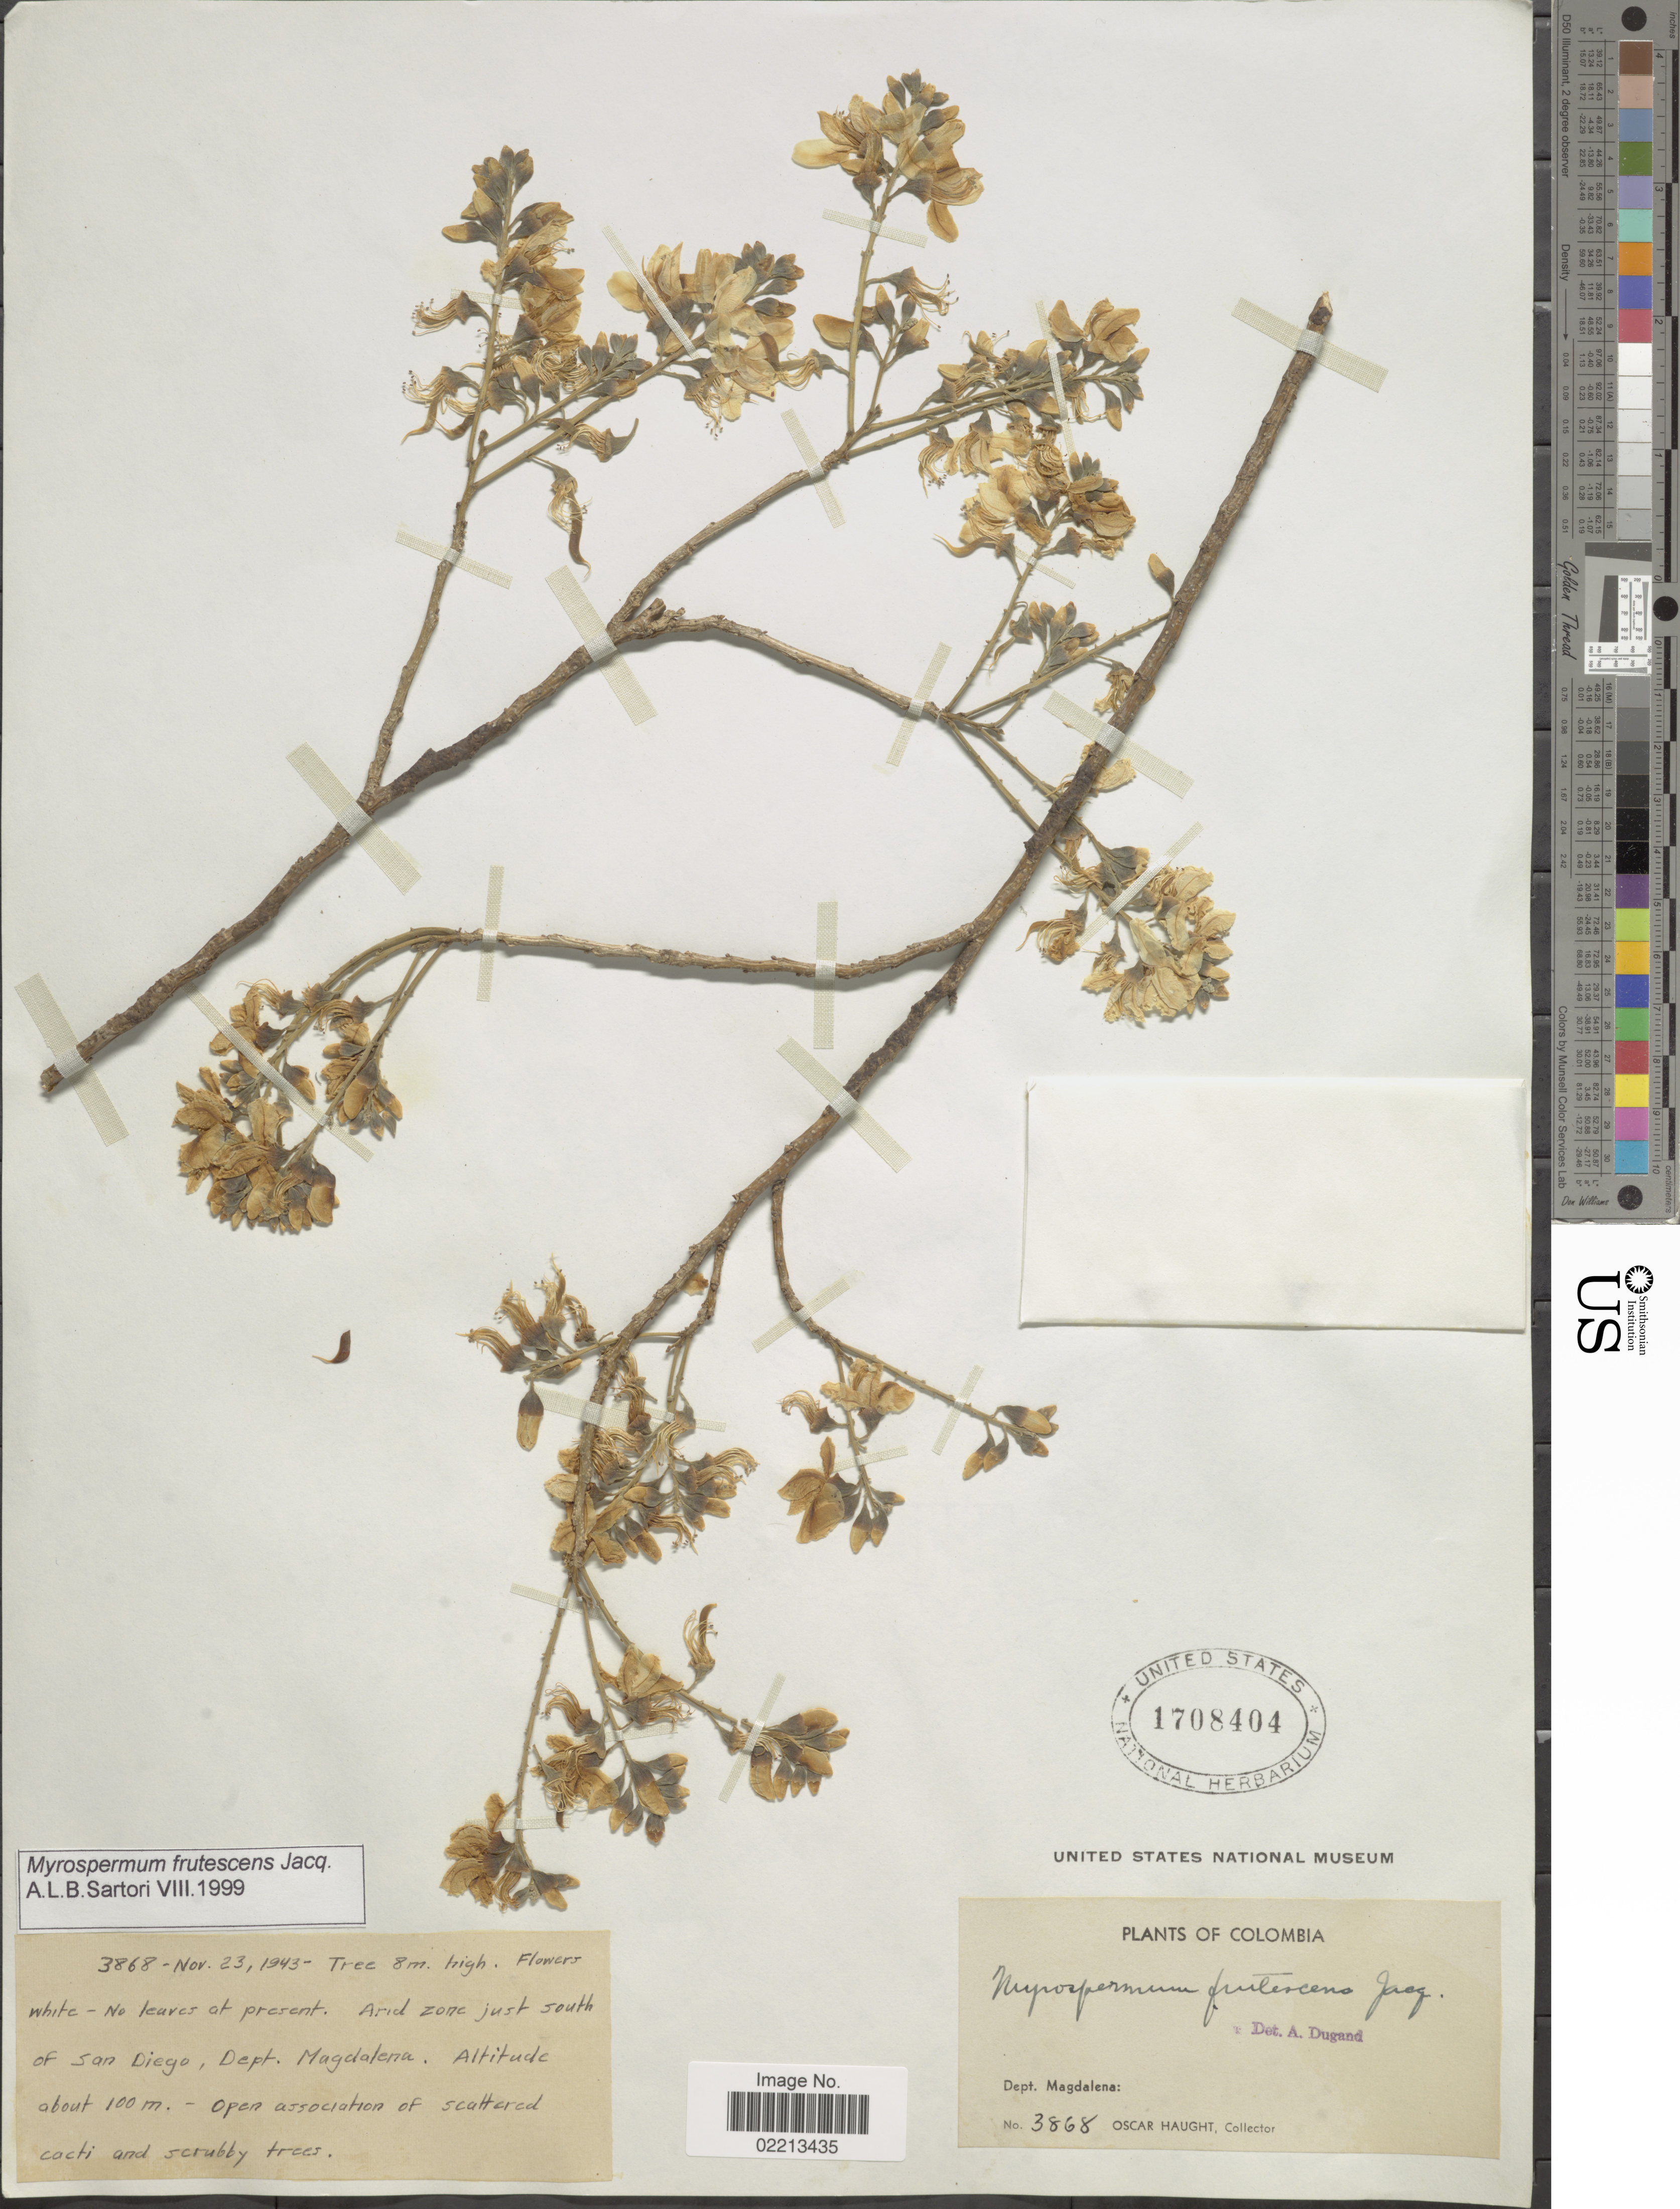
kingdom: Plantae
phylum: Tracheophyta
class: Magnoliopsida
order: Fabales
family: Fabaceae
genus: Myrospermum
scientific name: Myrospermum frutescens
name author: Jacq.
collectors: O. L. Haught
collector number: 3868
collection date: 1943-11-23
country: Colombia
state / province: Magdalena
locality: Arid zone just south of San Diego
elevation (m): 100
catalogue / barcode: US 1708404